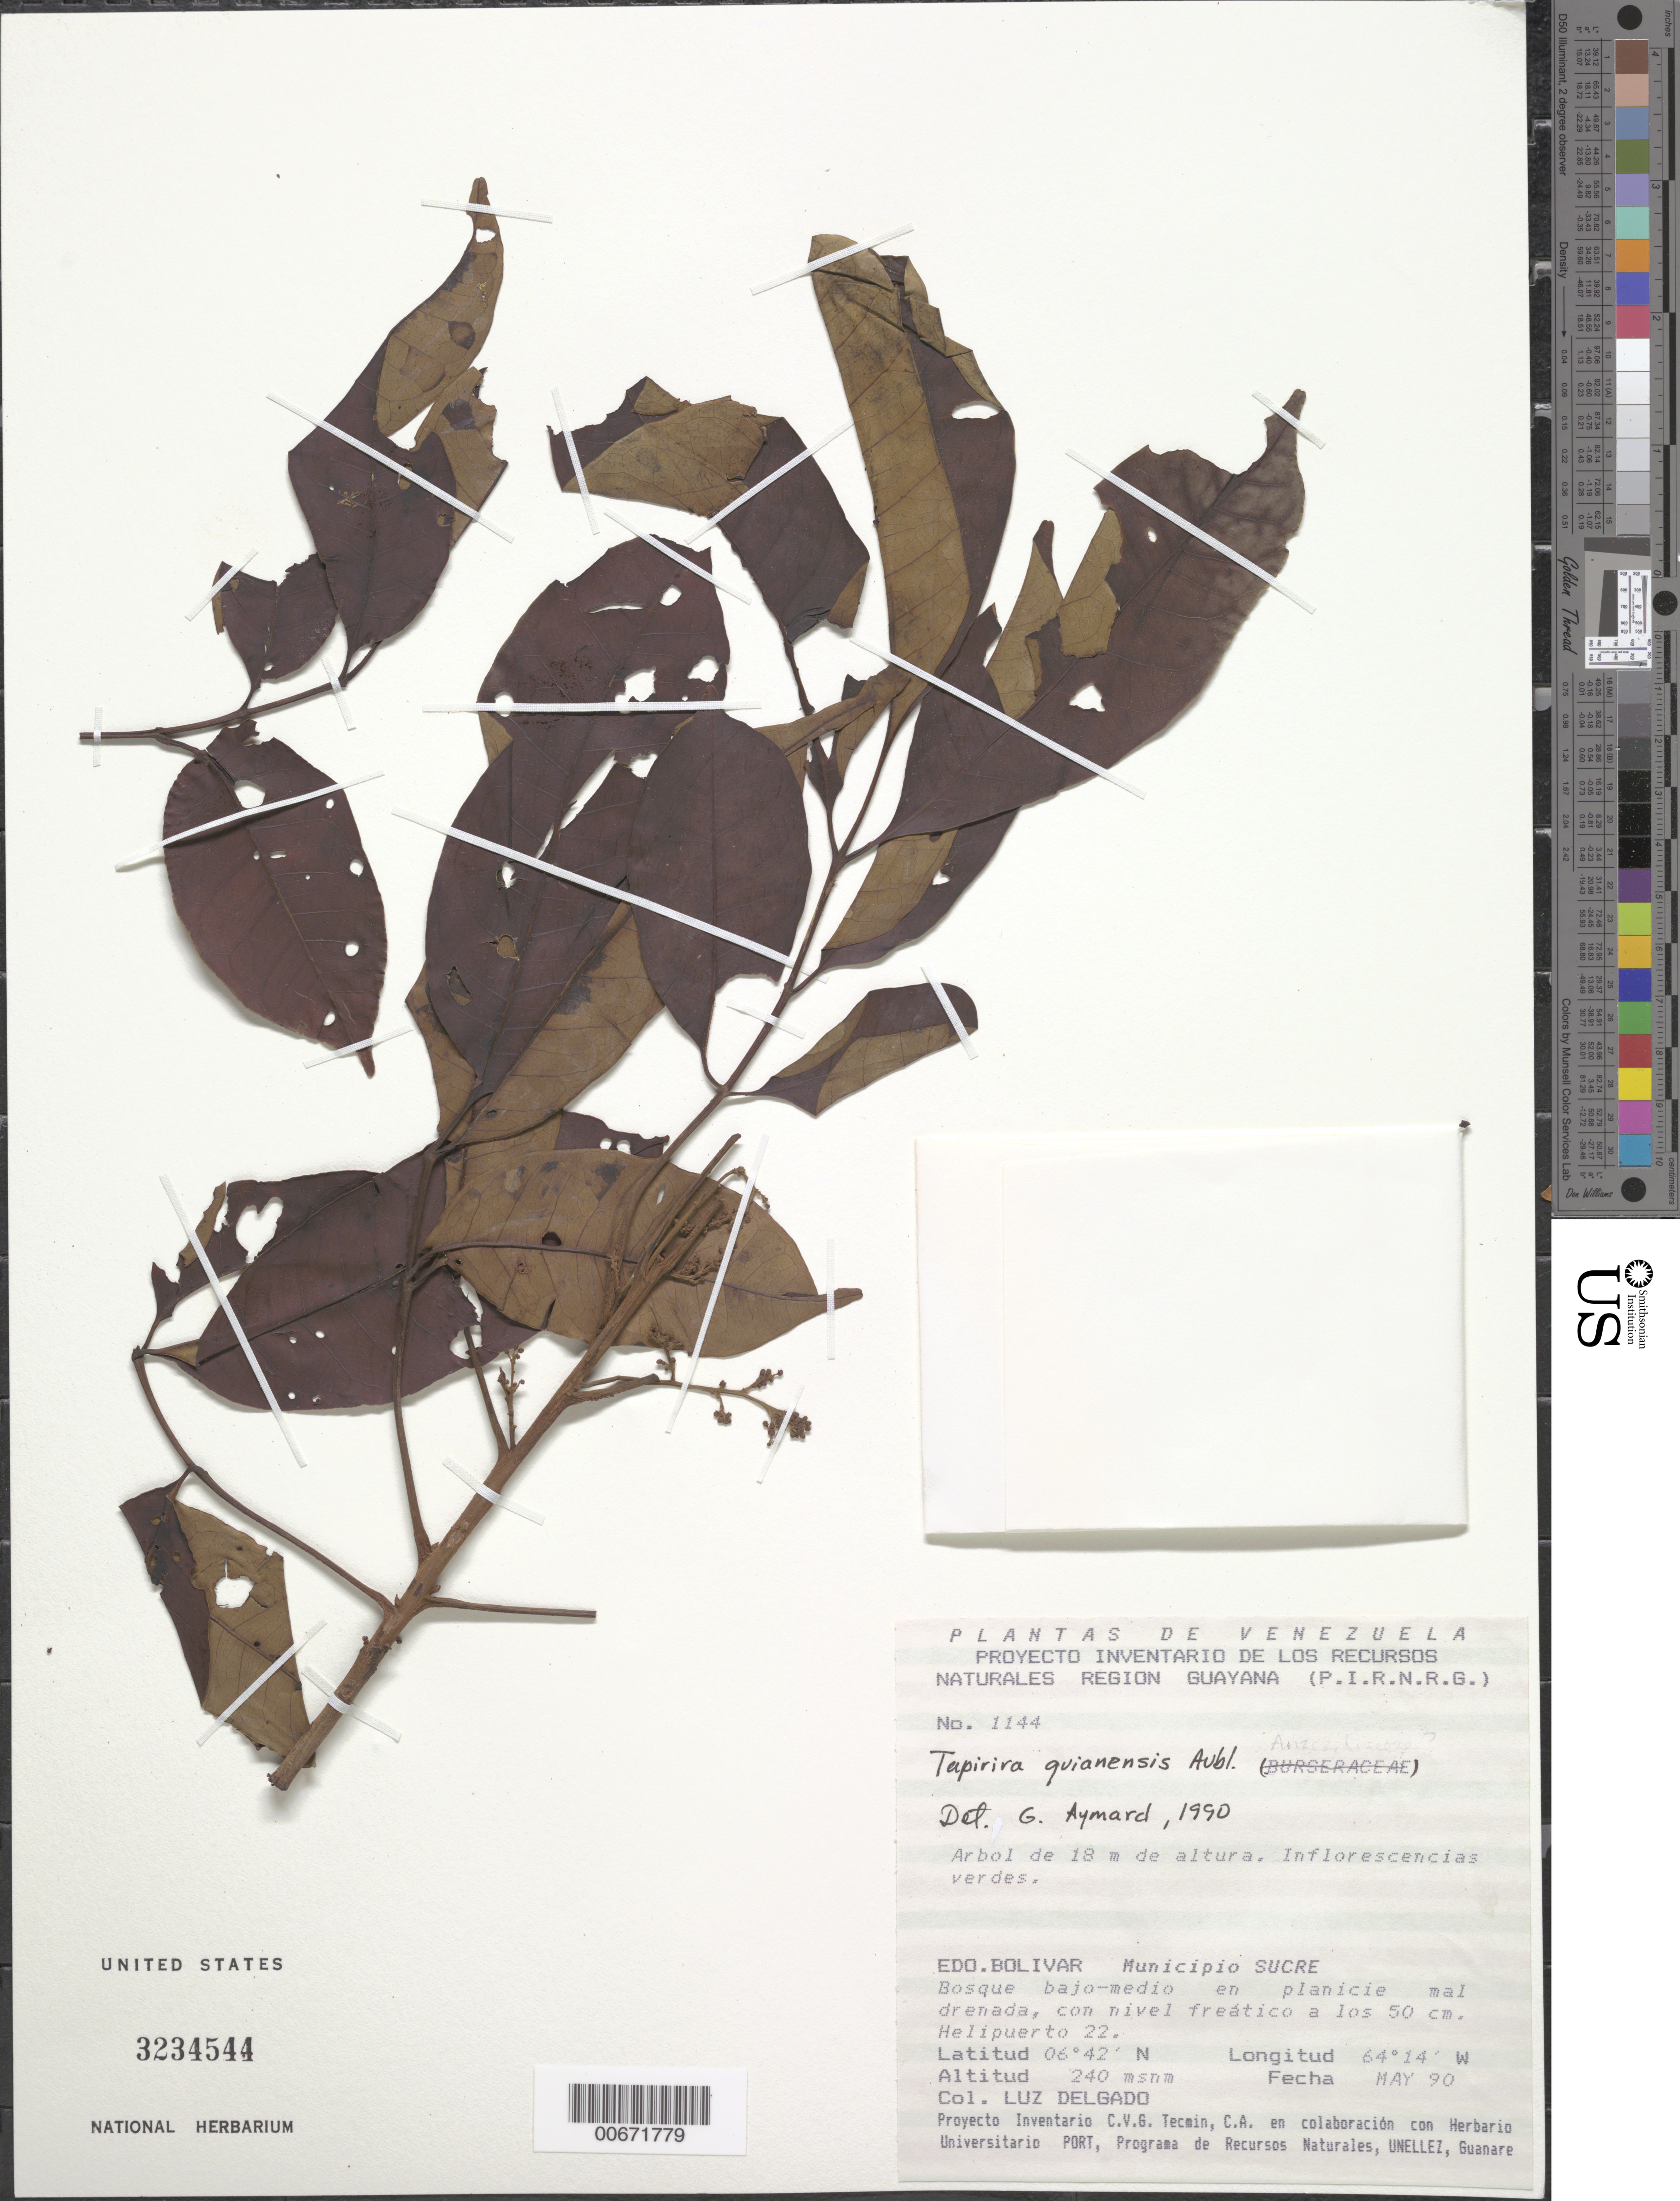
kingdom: Plantae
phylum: Tracheophyta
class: Magnoliopsida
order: Sapindales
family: Anacardiaceae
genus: Tapirira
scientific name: Tapirira guianensis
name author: Aubl.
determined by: Aymard C., G. A., (PORT), Univ. Nac. Exp. de los Llanos Ezequiel Zamora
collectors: L. Delgado V.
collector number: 1144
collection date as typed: May-90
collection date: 1990-05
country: Venezuela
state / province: Bolívar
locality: Mun. Sucre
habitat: Medium-sized forest in poorly drained plain; Helicopter stop 22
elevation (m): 240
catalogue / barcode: US 3234544